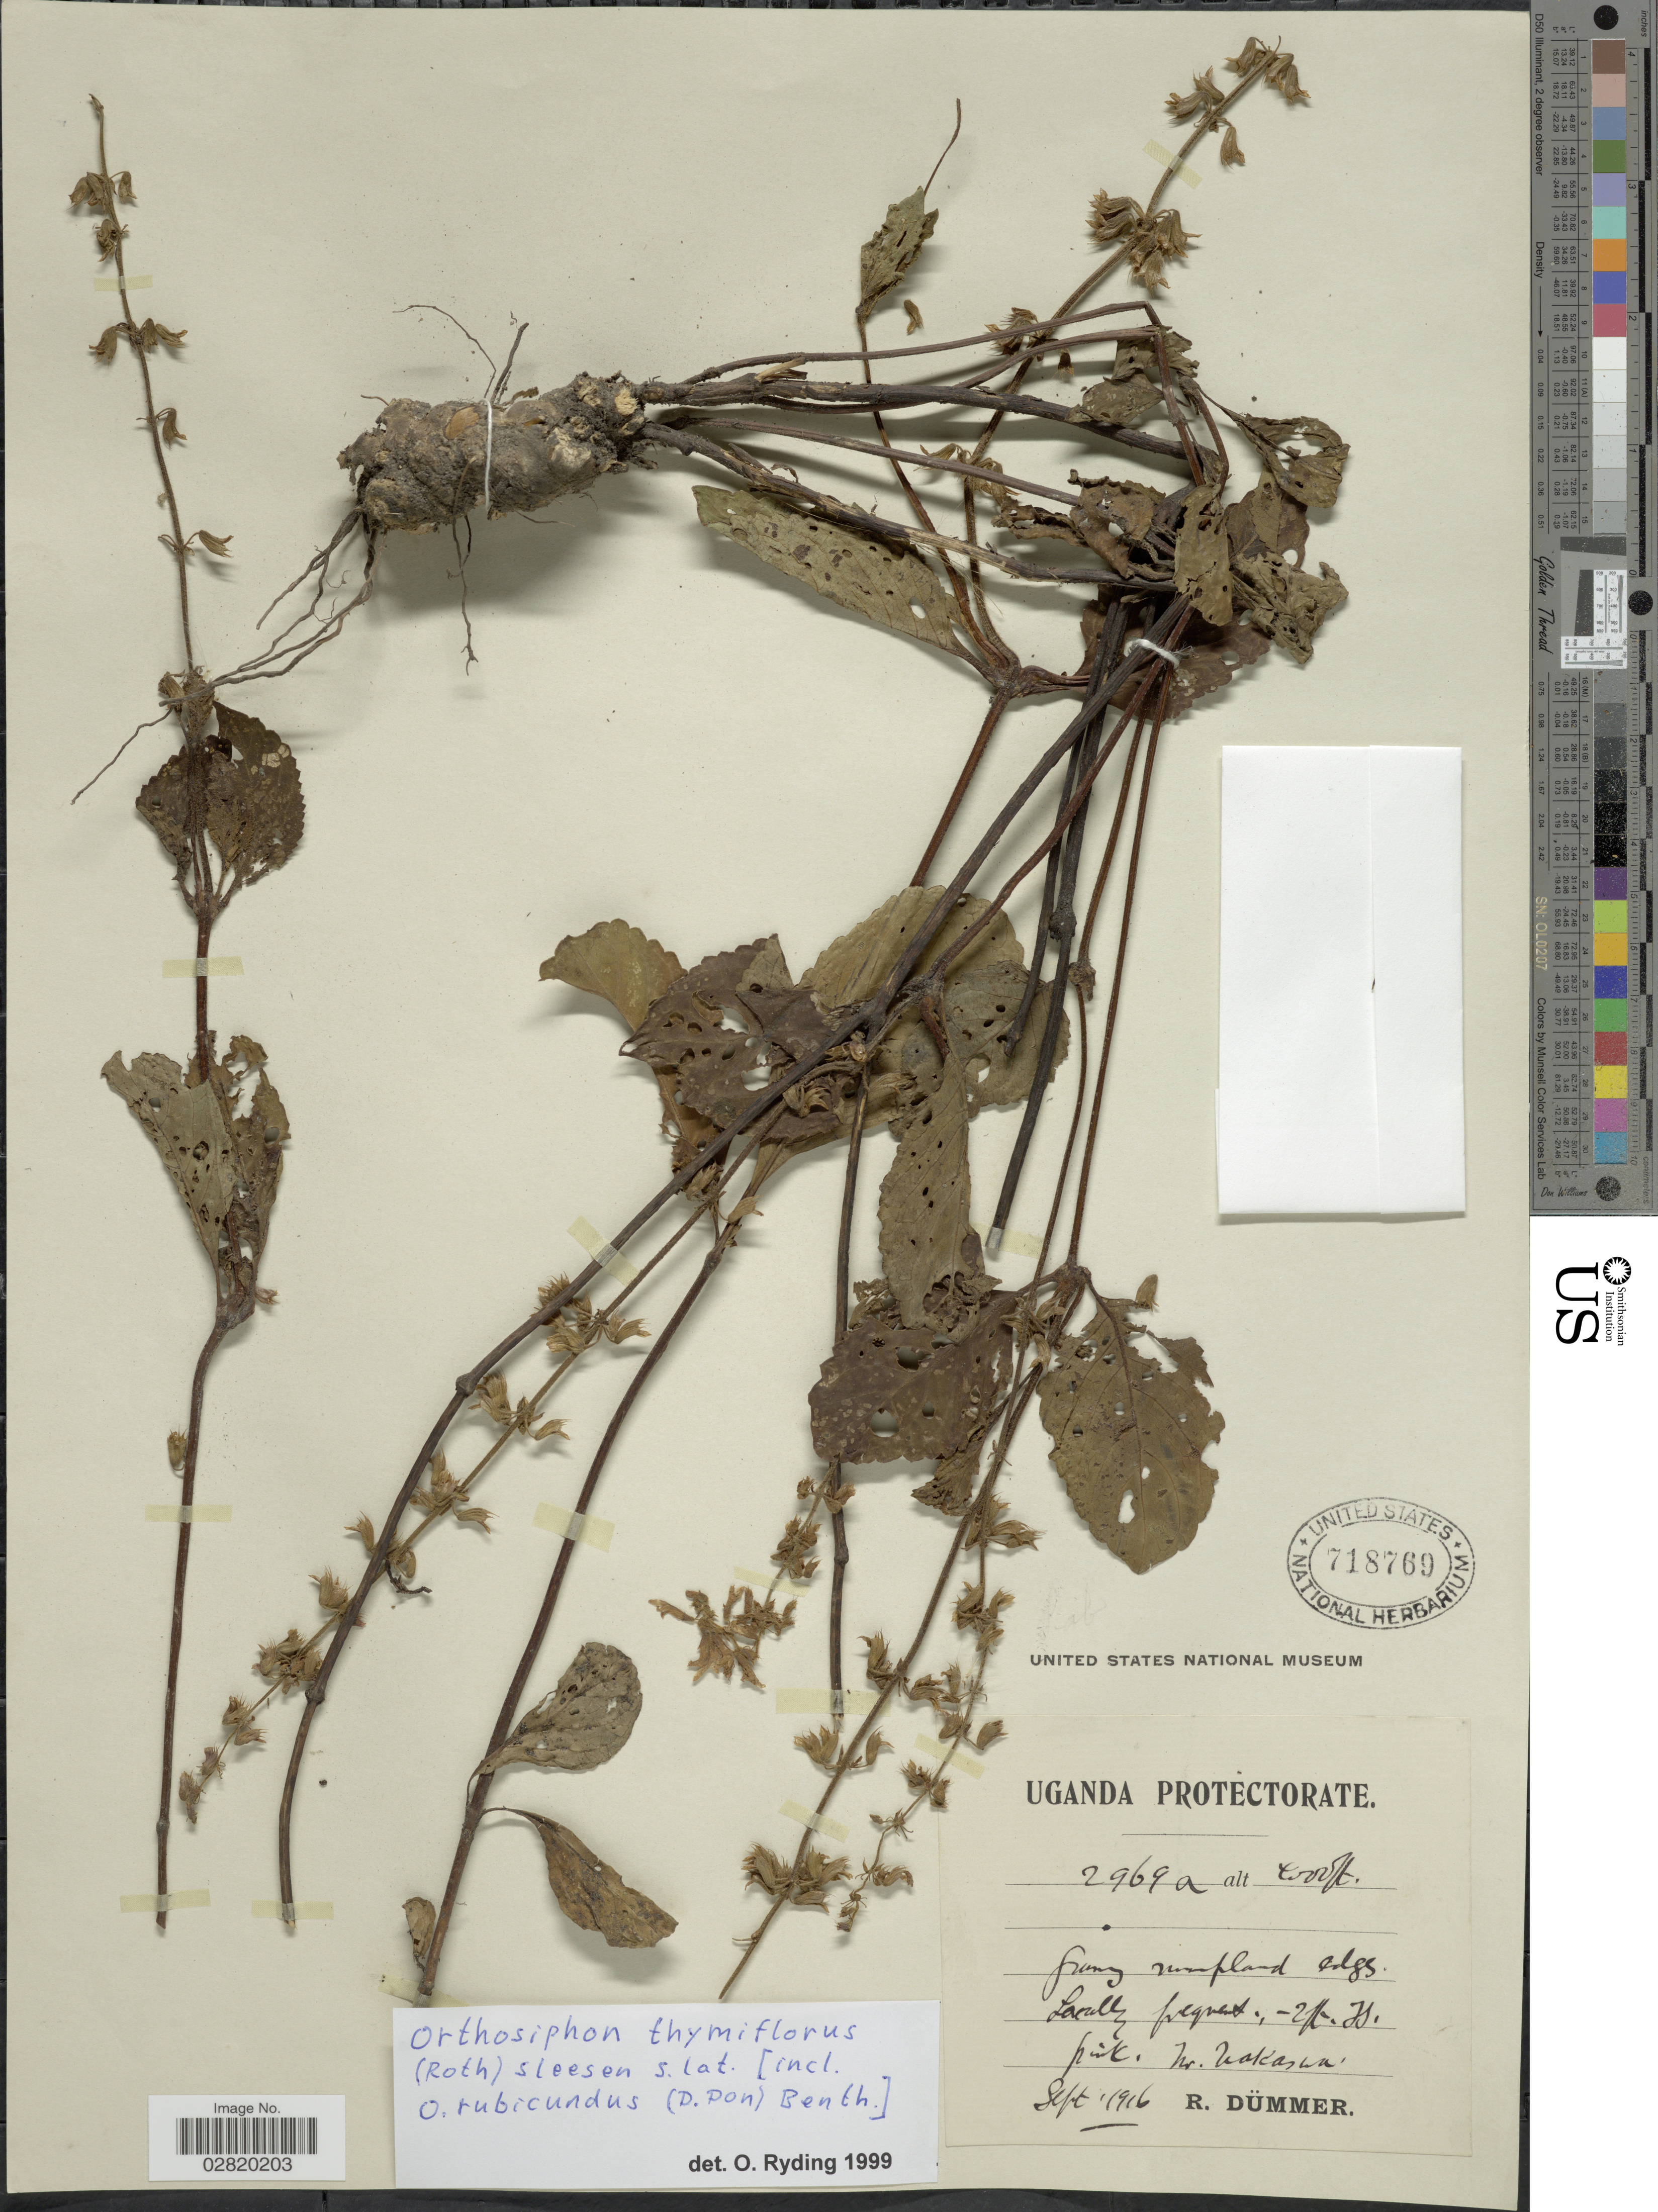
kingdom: Plantae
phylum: Tracheophyta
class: Magnoliopsida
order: Lamiales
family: Lamiaceae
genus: Orthosiphon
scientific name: Orthosiphon thymiflorus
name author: (A. Roth) Sleesen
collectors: R. A. Dümmer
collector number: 2969a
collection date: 1916-09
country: Uganda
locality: Uganda Protectorate, Grassy swampland edges.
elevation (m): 1219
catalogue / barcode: US 718769